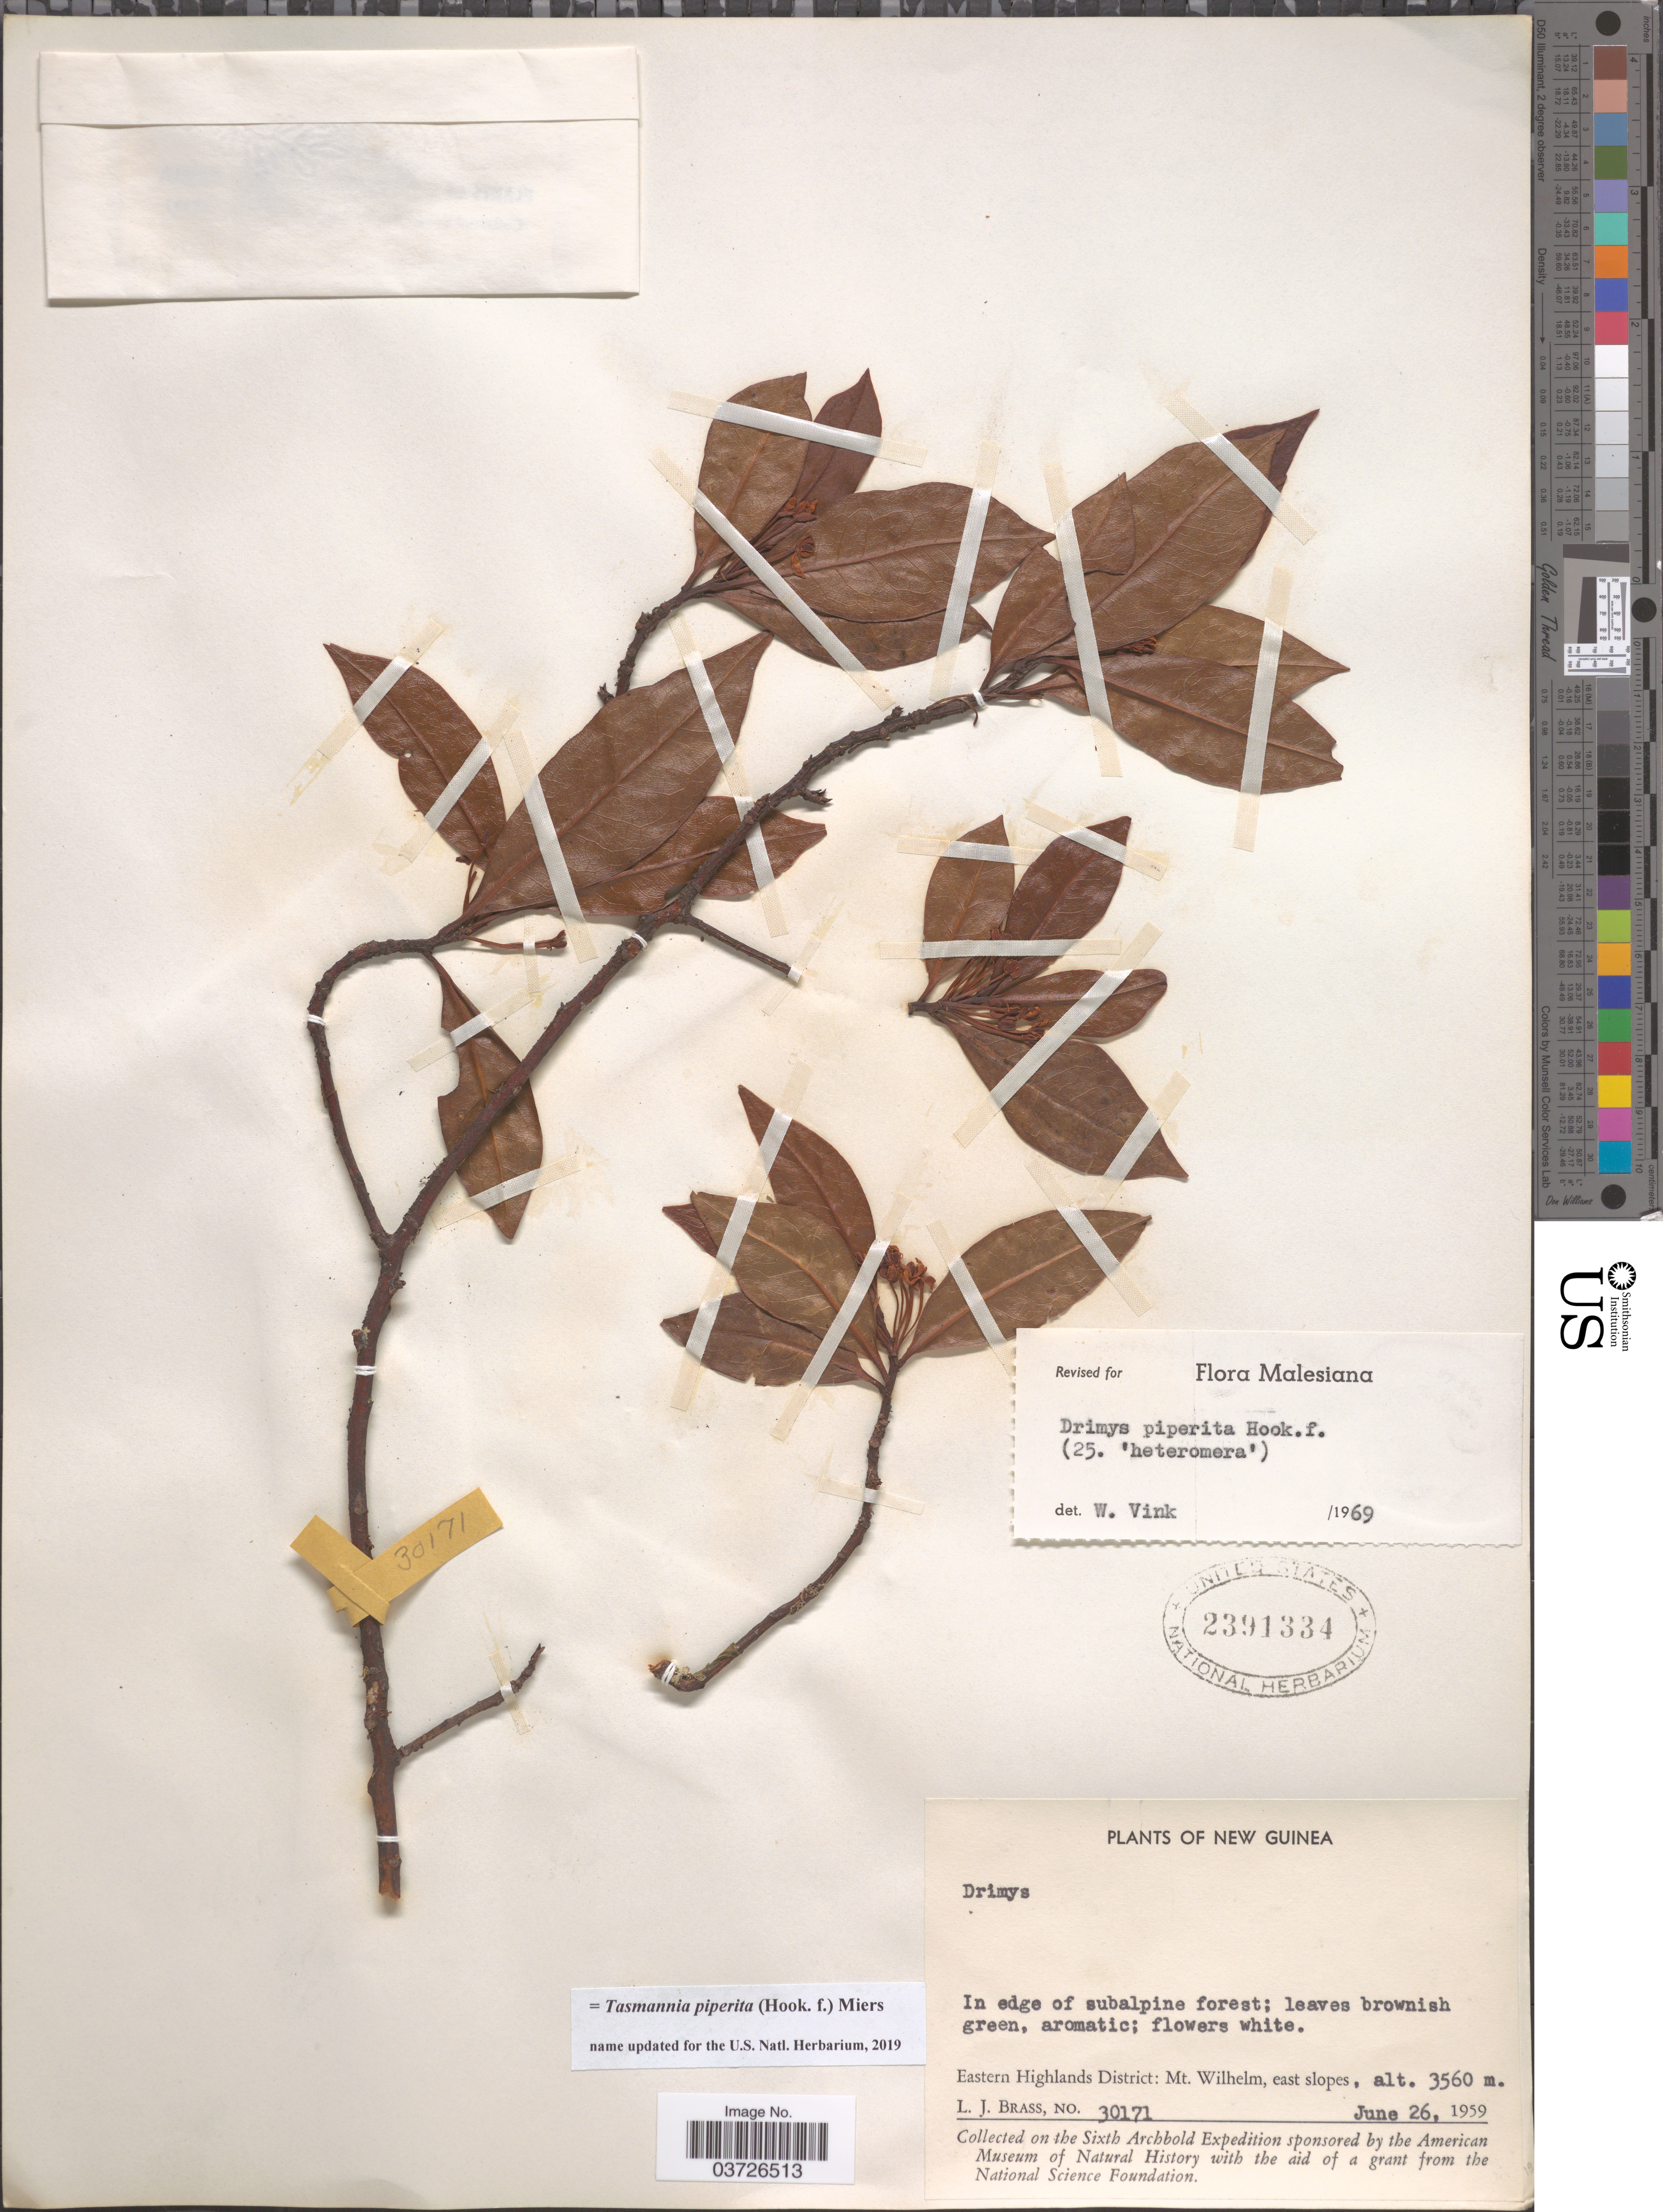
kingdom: Plantae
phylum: Tracheophyta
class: Magnoliopsida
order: Canellales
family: Winteraceae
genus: Tasmannia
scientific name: Tasmannia piperita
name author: (Hook. f.) Miers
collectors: L. J. Brass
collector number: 30171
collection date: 1959-06-26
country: Papua New Guinea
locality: New Guinea. Eastern Highlands District: Mt. Wilhelm, east slopes.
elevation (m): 3560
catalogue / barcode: US 2391334